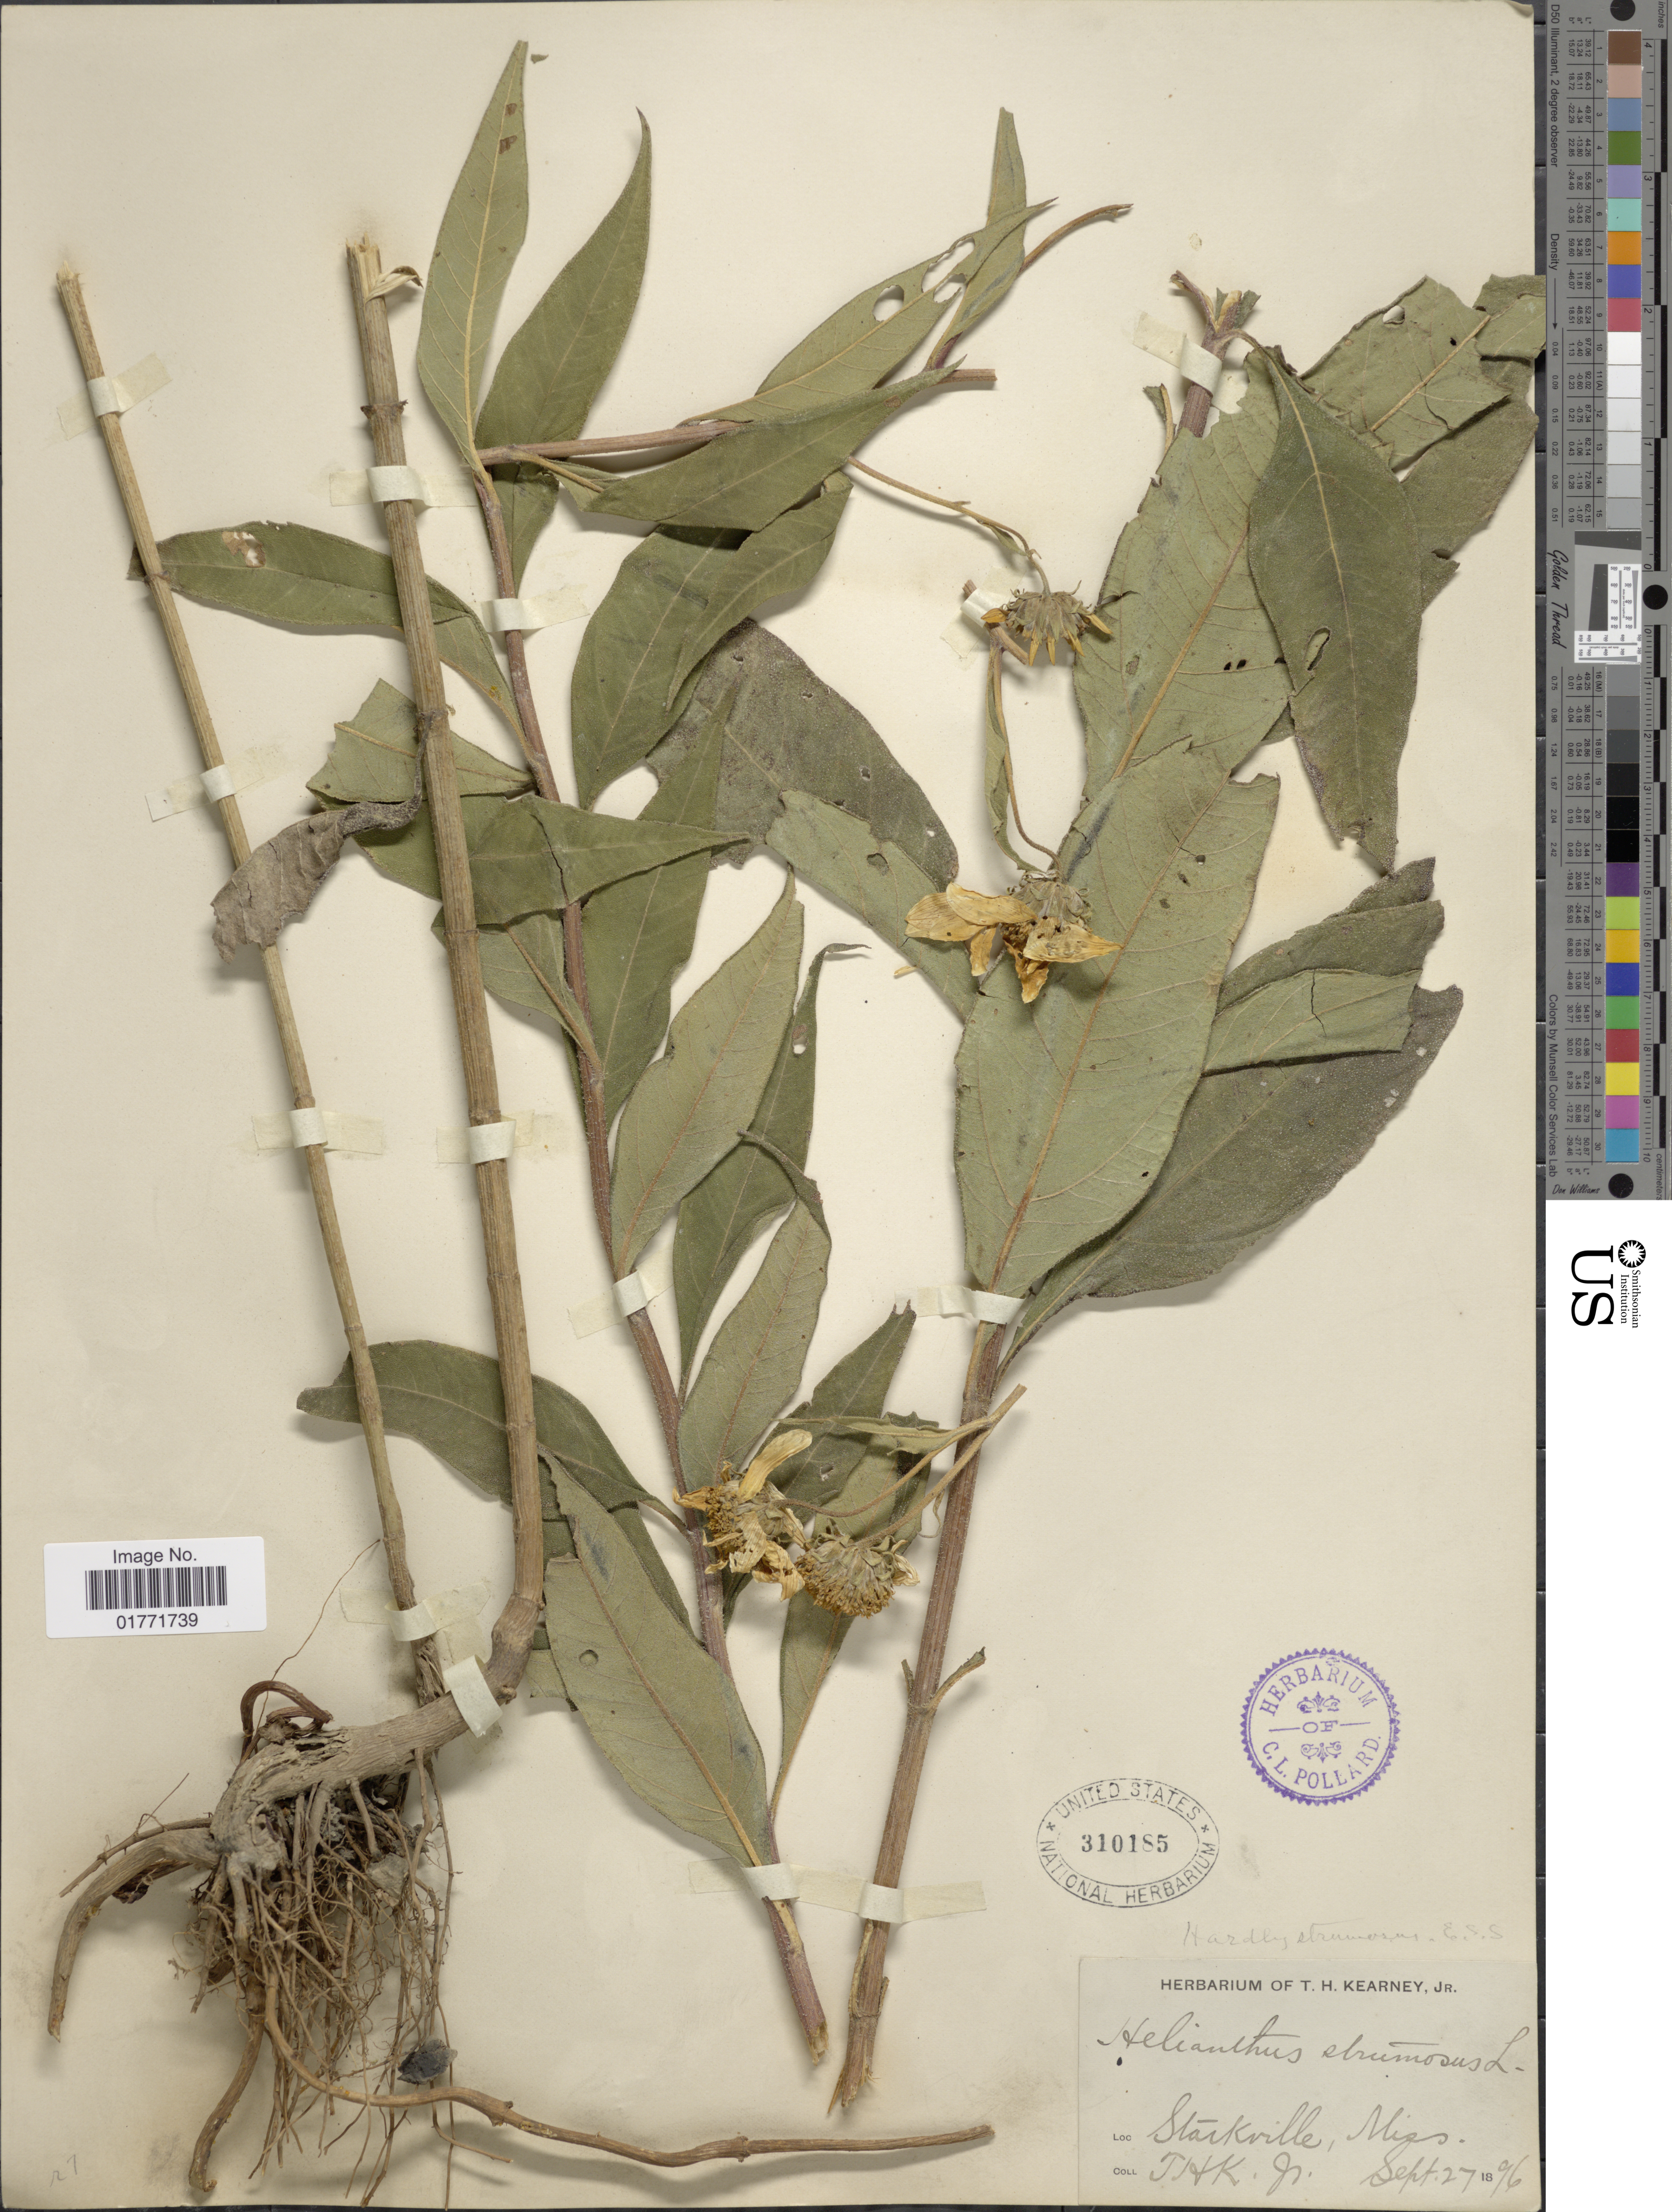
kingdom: Plantae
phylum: Tracheophyta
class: Magnoliopsida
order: Asterales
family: Asteraceae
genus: Helianthus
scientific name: Helianthus strumosus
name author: L.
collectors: T. H. Kearney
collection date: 1896-09-27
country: United States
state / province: Mississippi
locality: Starkville, Miss.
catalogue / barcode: US 310185